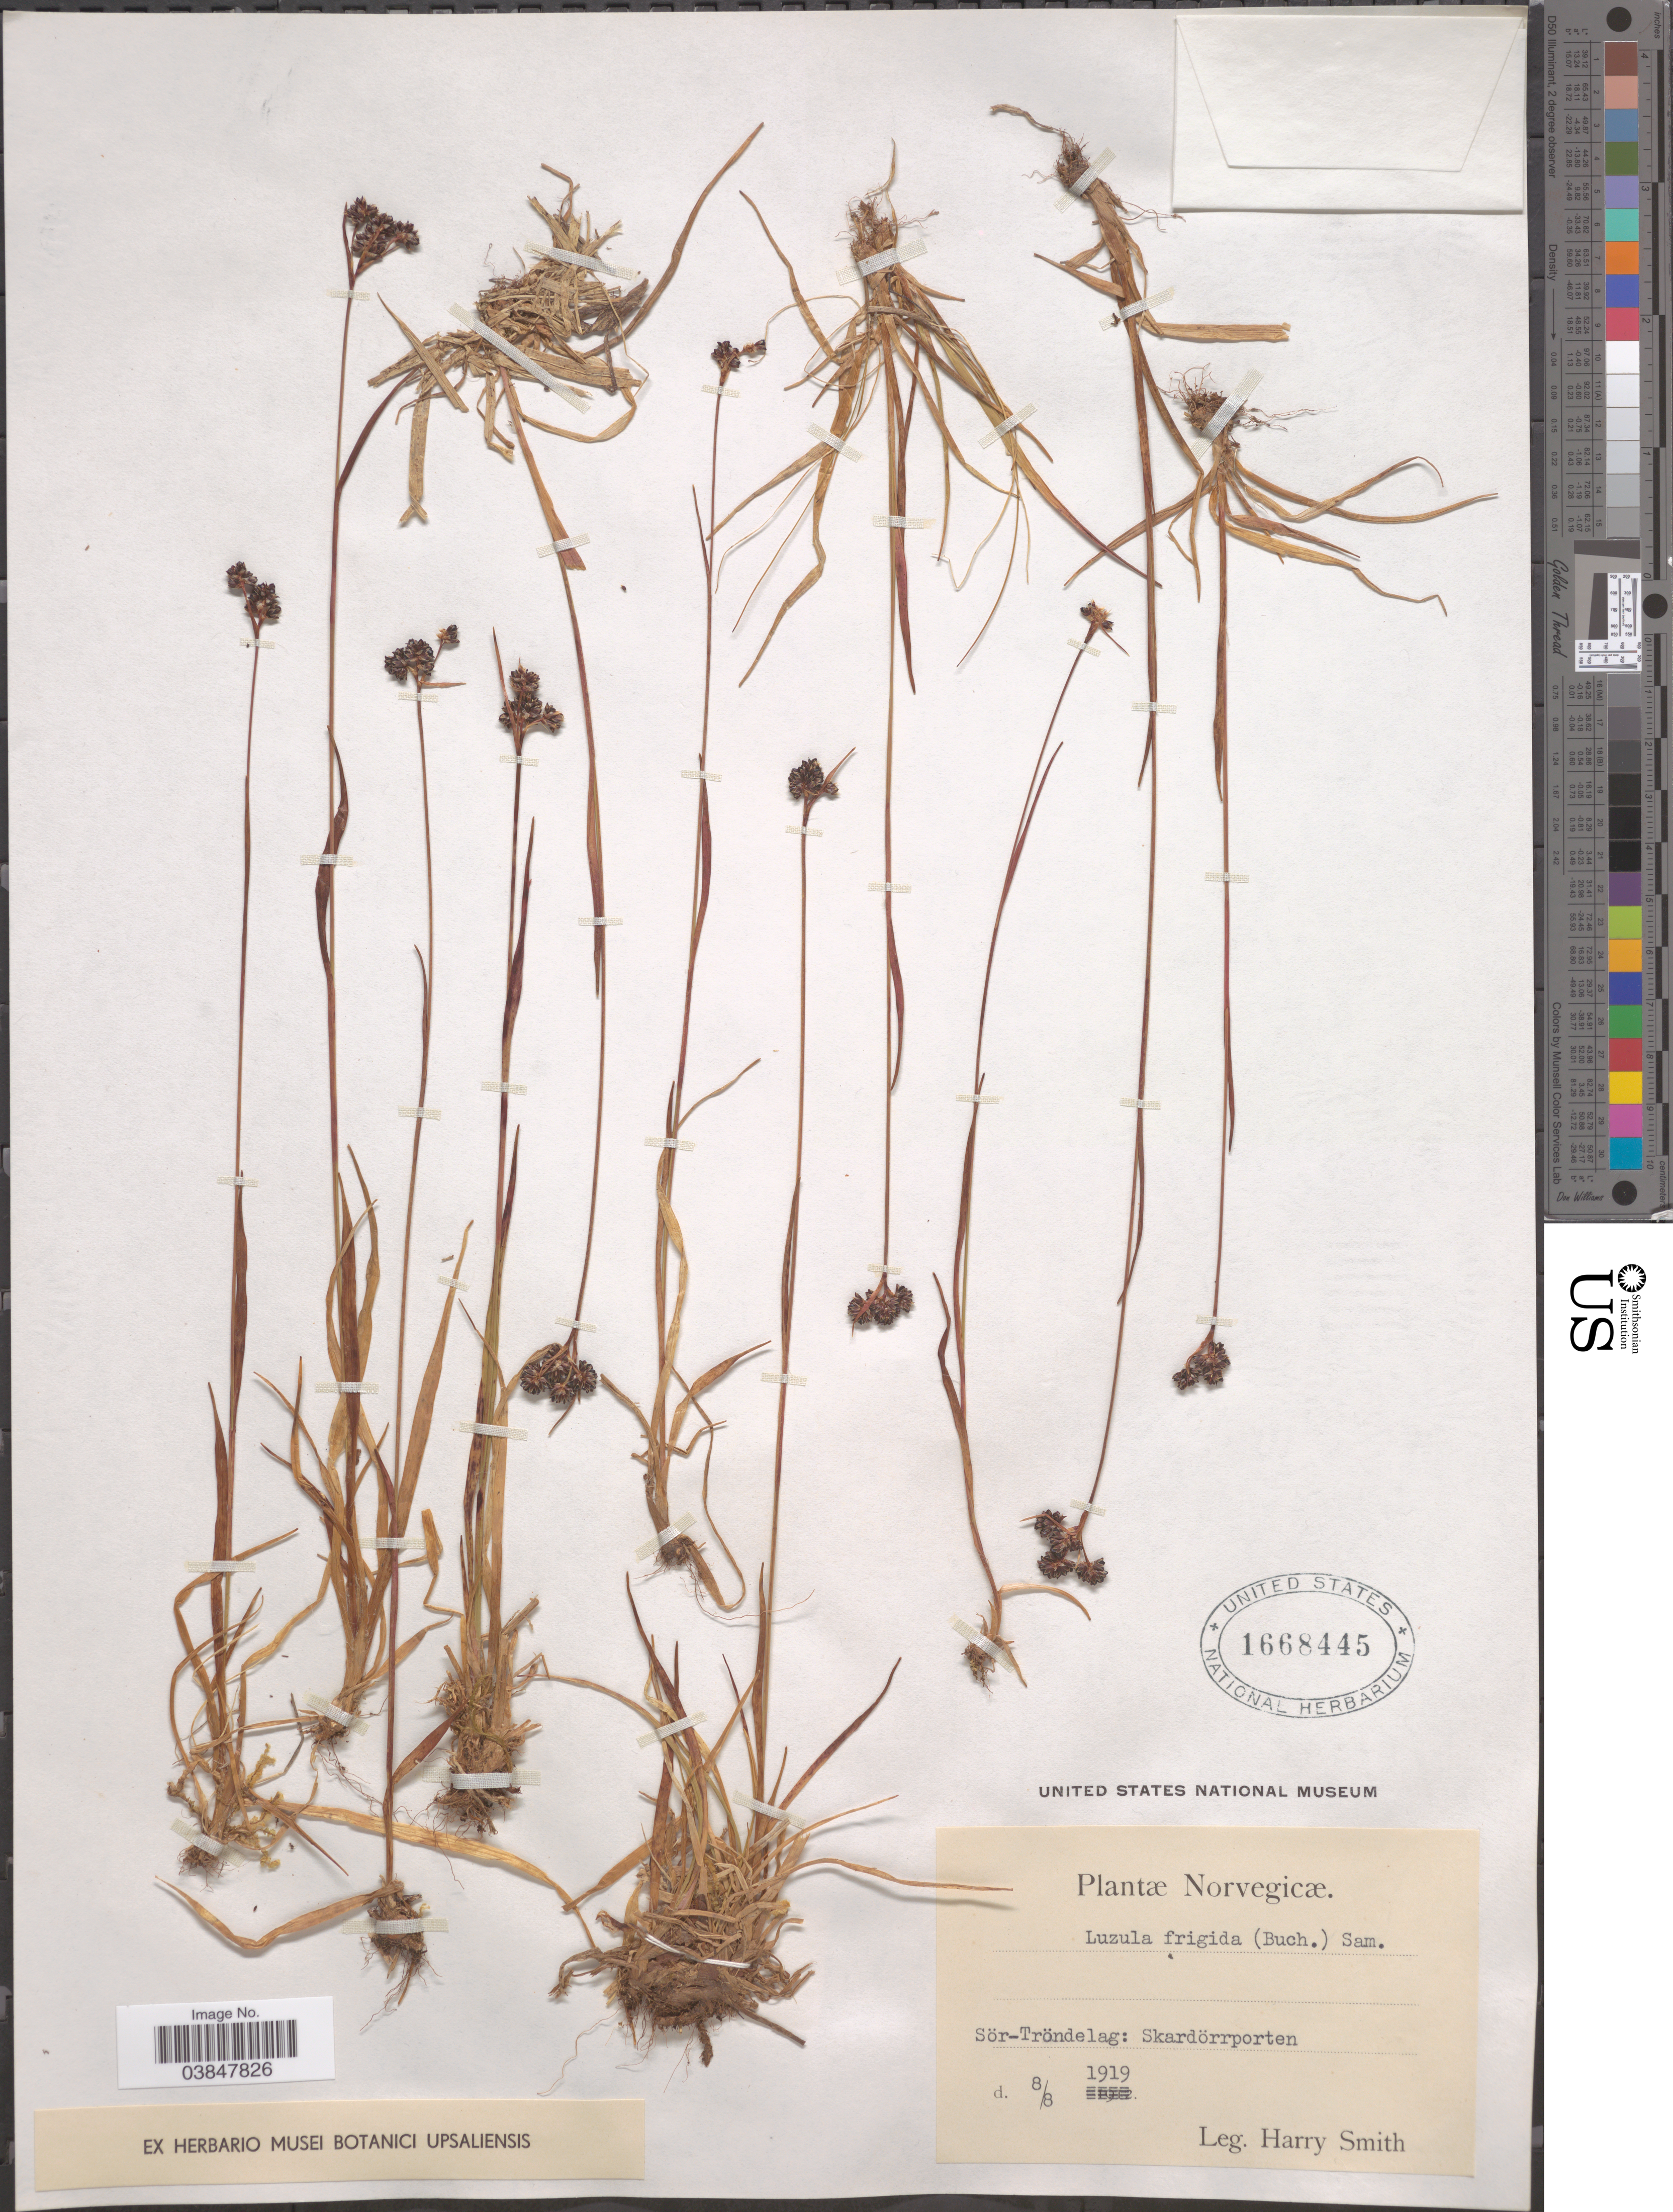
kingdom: Plantae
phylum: Tracheophyta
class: Liliopsida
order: Poales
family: Juncaceae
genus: Luzula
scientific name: Luzula frigida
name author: (Buchenau) Sam.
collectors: H. Smith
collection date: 1919-08-08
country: Norway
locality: Sör-Tröndelag: Skardörrporten.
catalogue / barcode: US 1668445